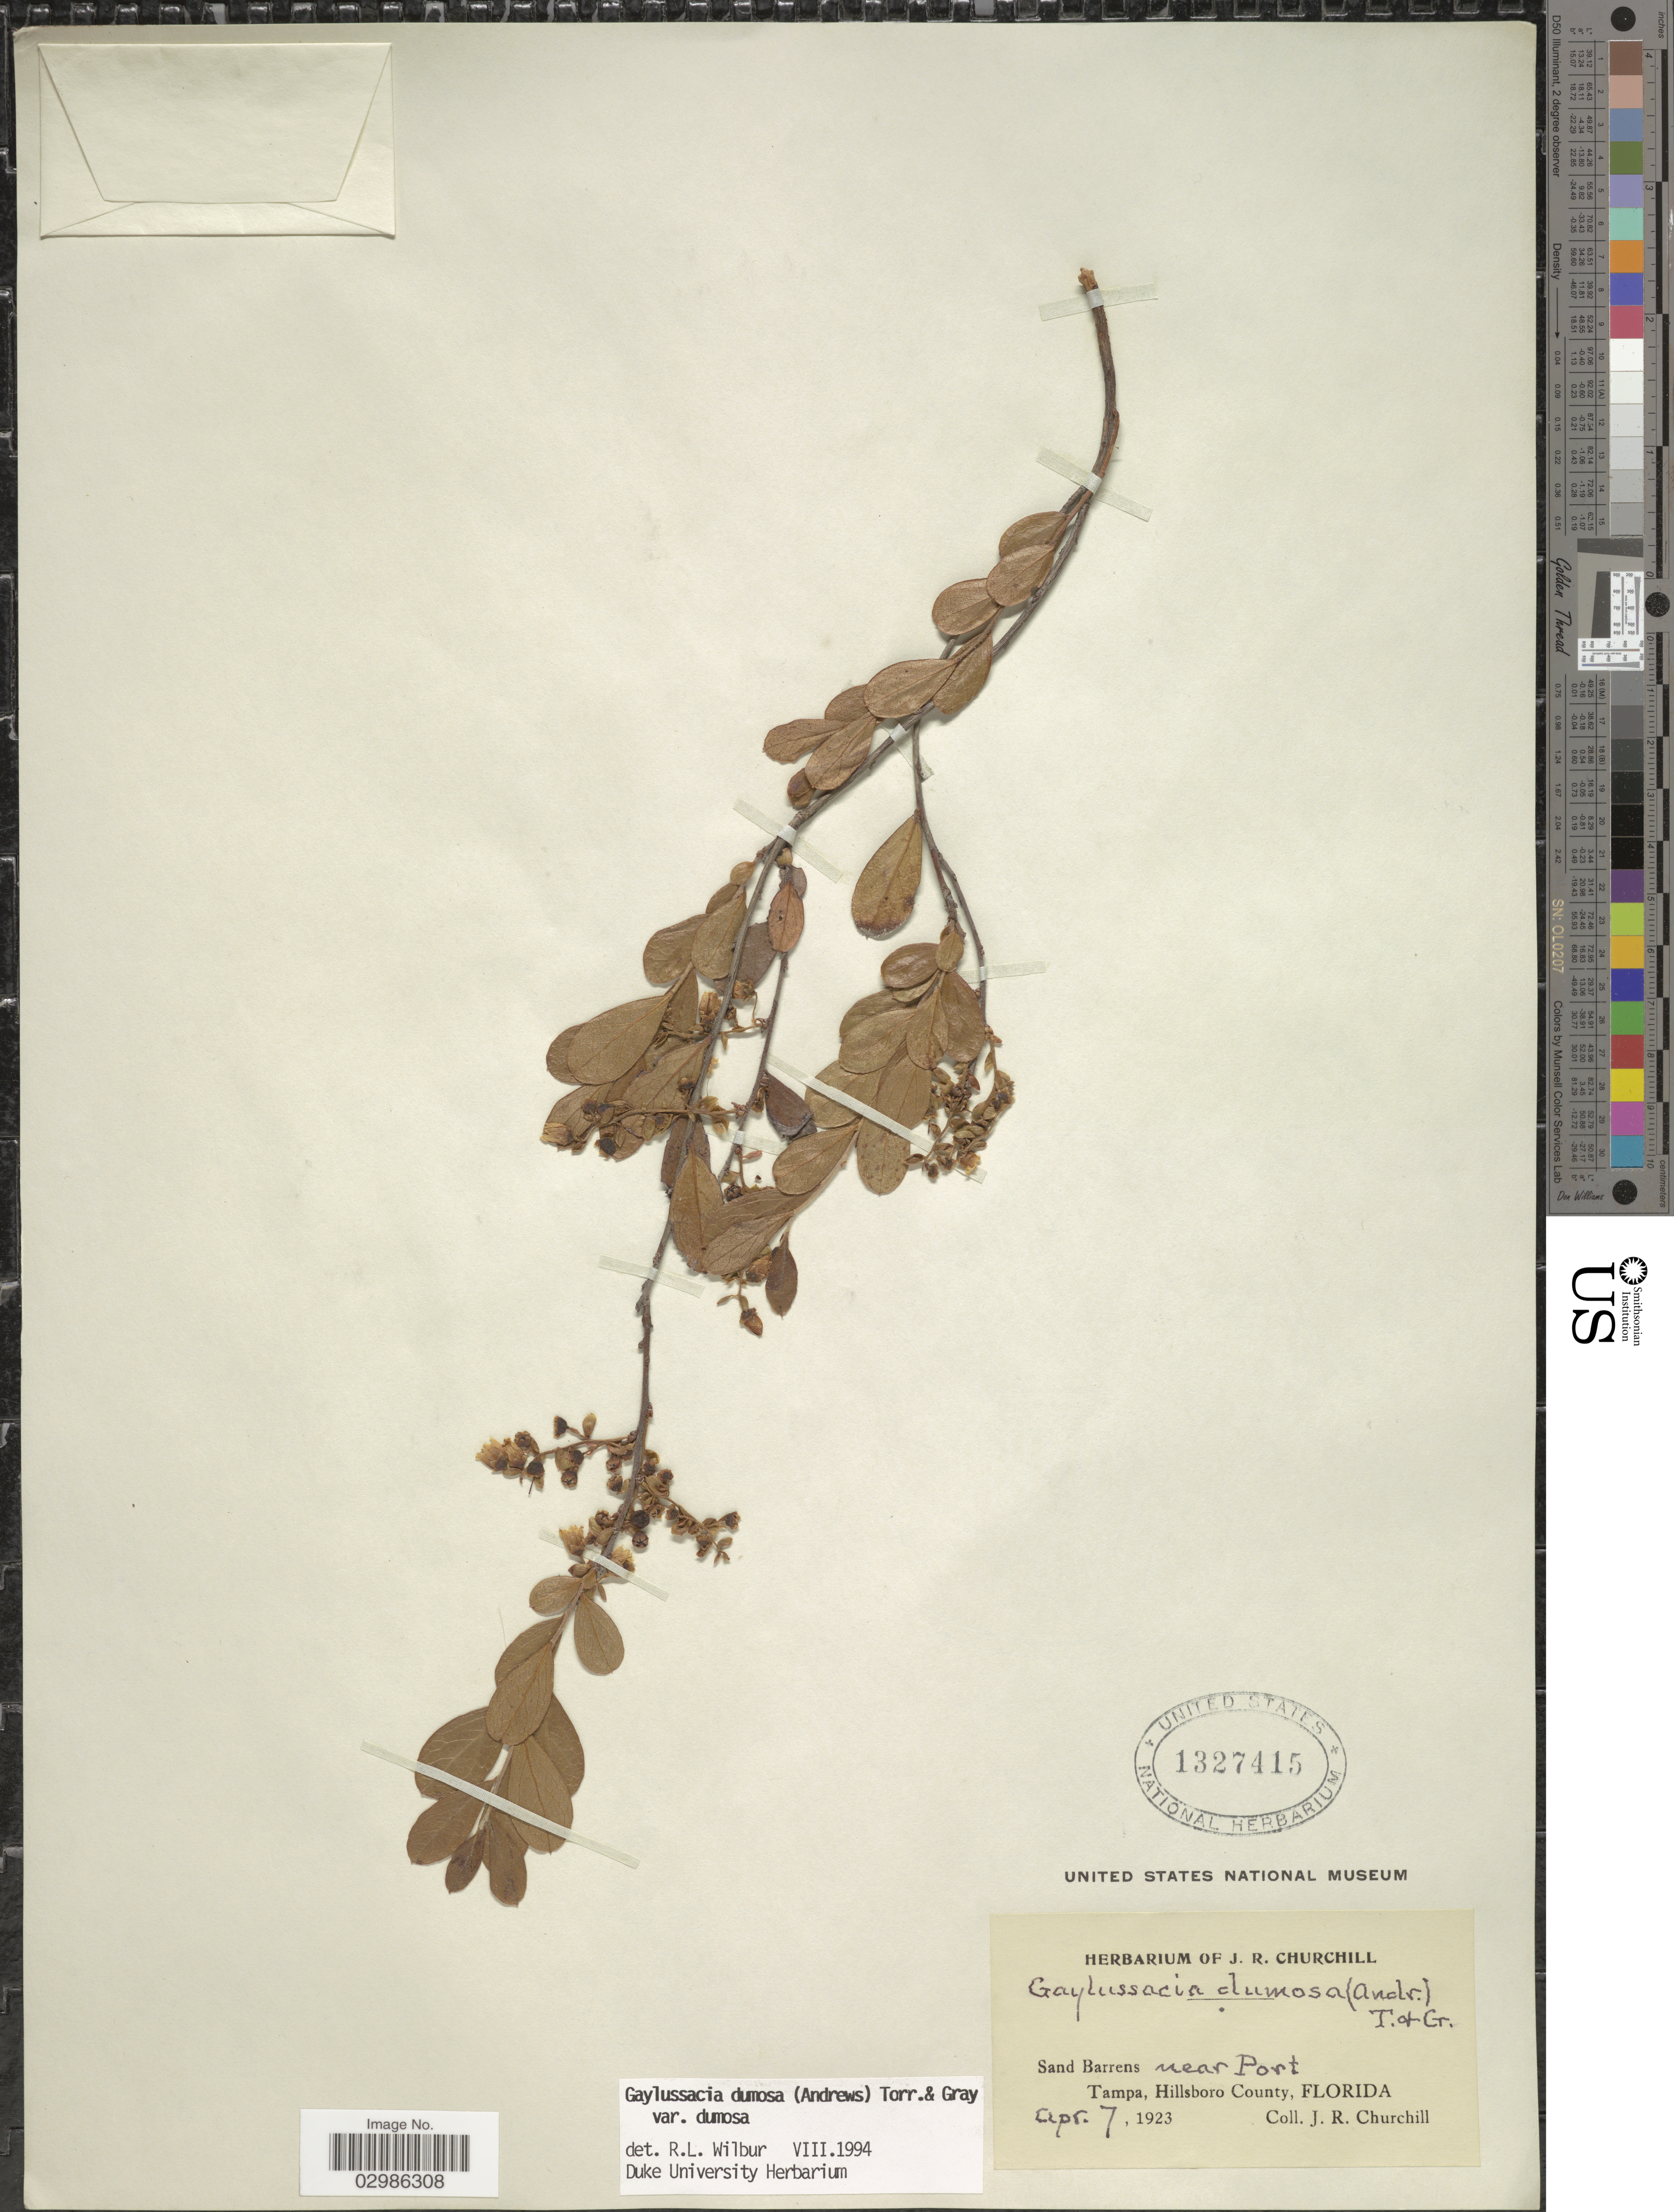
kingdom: Plantae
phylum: Tracheophyta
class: Magnoliopsida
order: Ericales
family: Ericaceae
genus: Gaylussacia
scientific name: Gaylussacia dumosa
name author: (Andrews) Torr. & A. Gray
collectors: J. Churchill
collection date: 1923-04-07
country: United States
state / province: Florida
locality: Near Port, Tampa, Hillsboro County.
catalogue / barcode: US 1327415